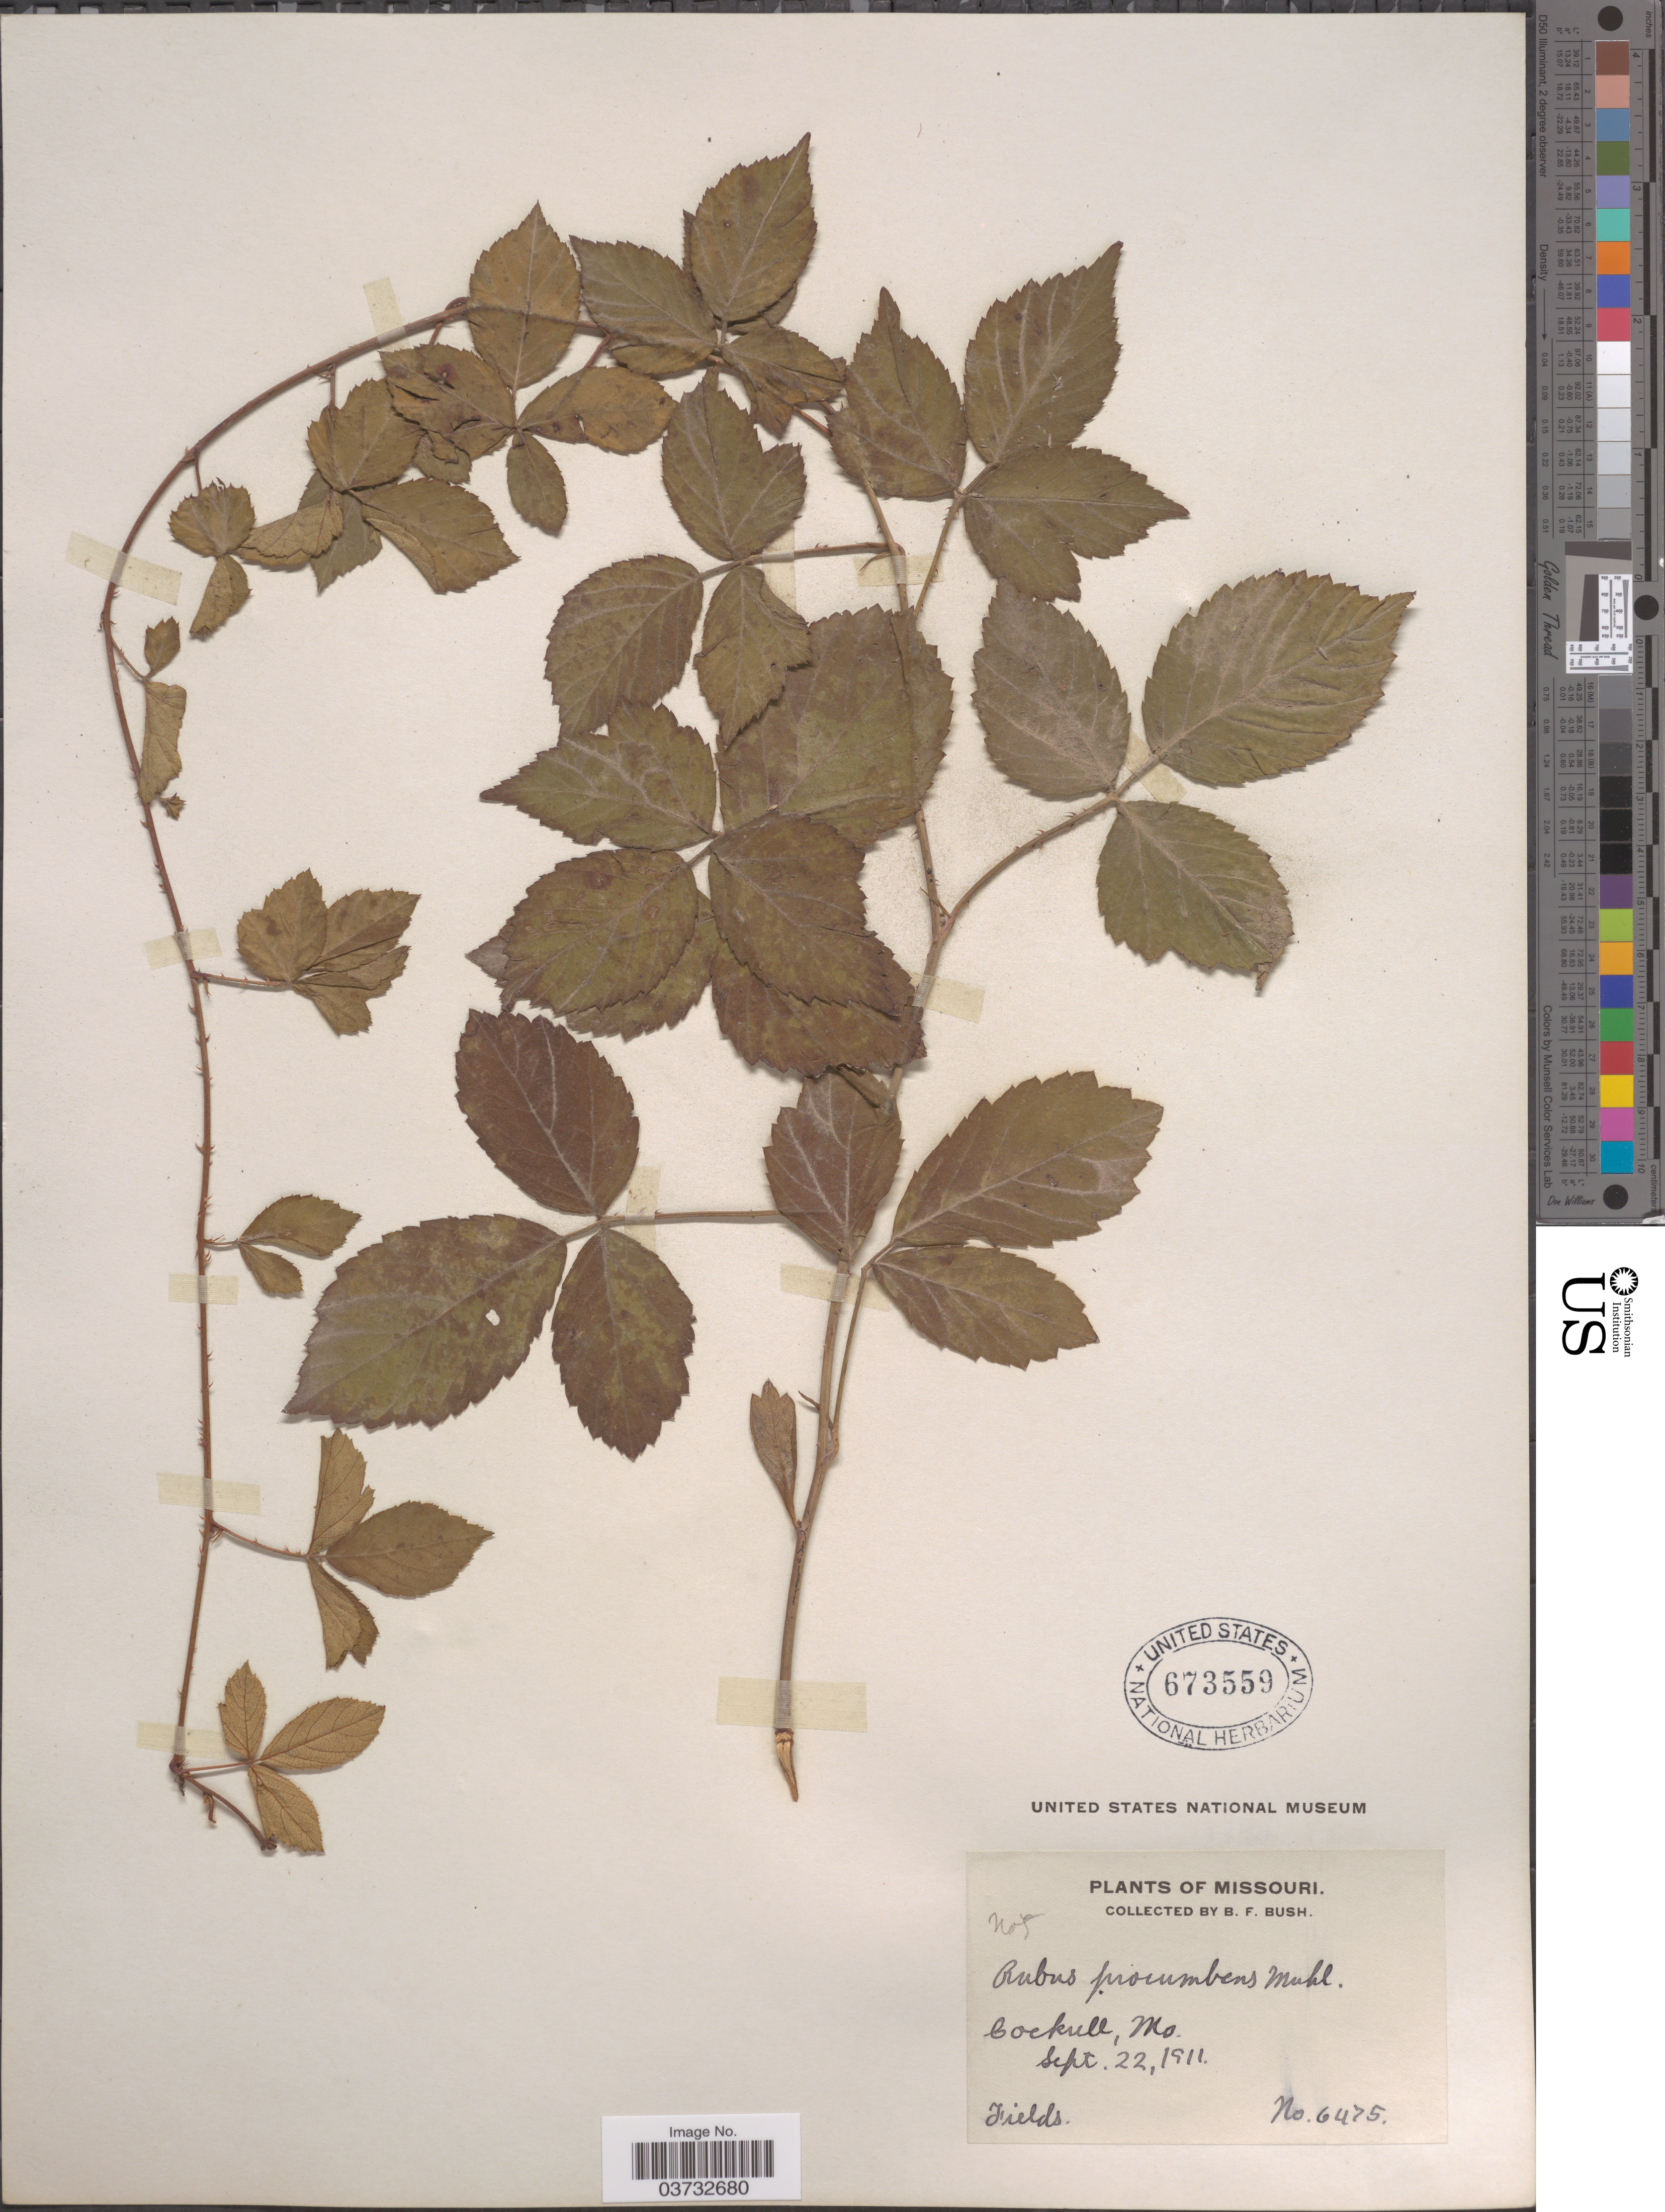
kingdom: Plantae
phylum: Tracheophyta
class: Magnoliopsida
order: Rosales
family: Rosaceae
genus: Rubus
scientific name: Rubus sp.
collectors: B. F. Bush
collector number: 6475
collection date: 1911-09-22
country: United States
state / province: Missouri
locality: Cockrell.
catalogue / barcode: US 673559